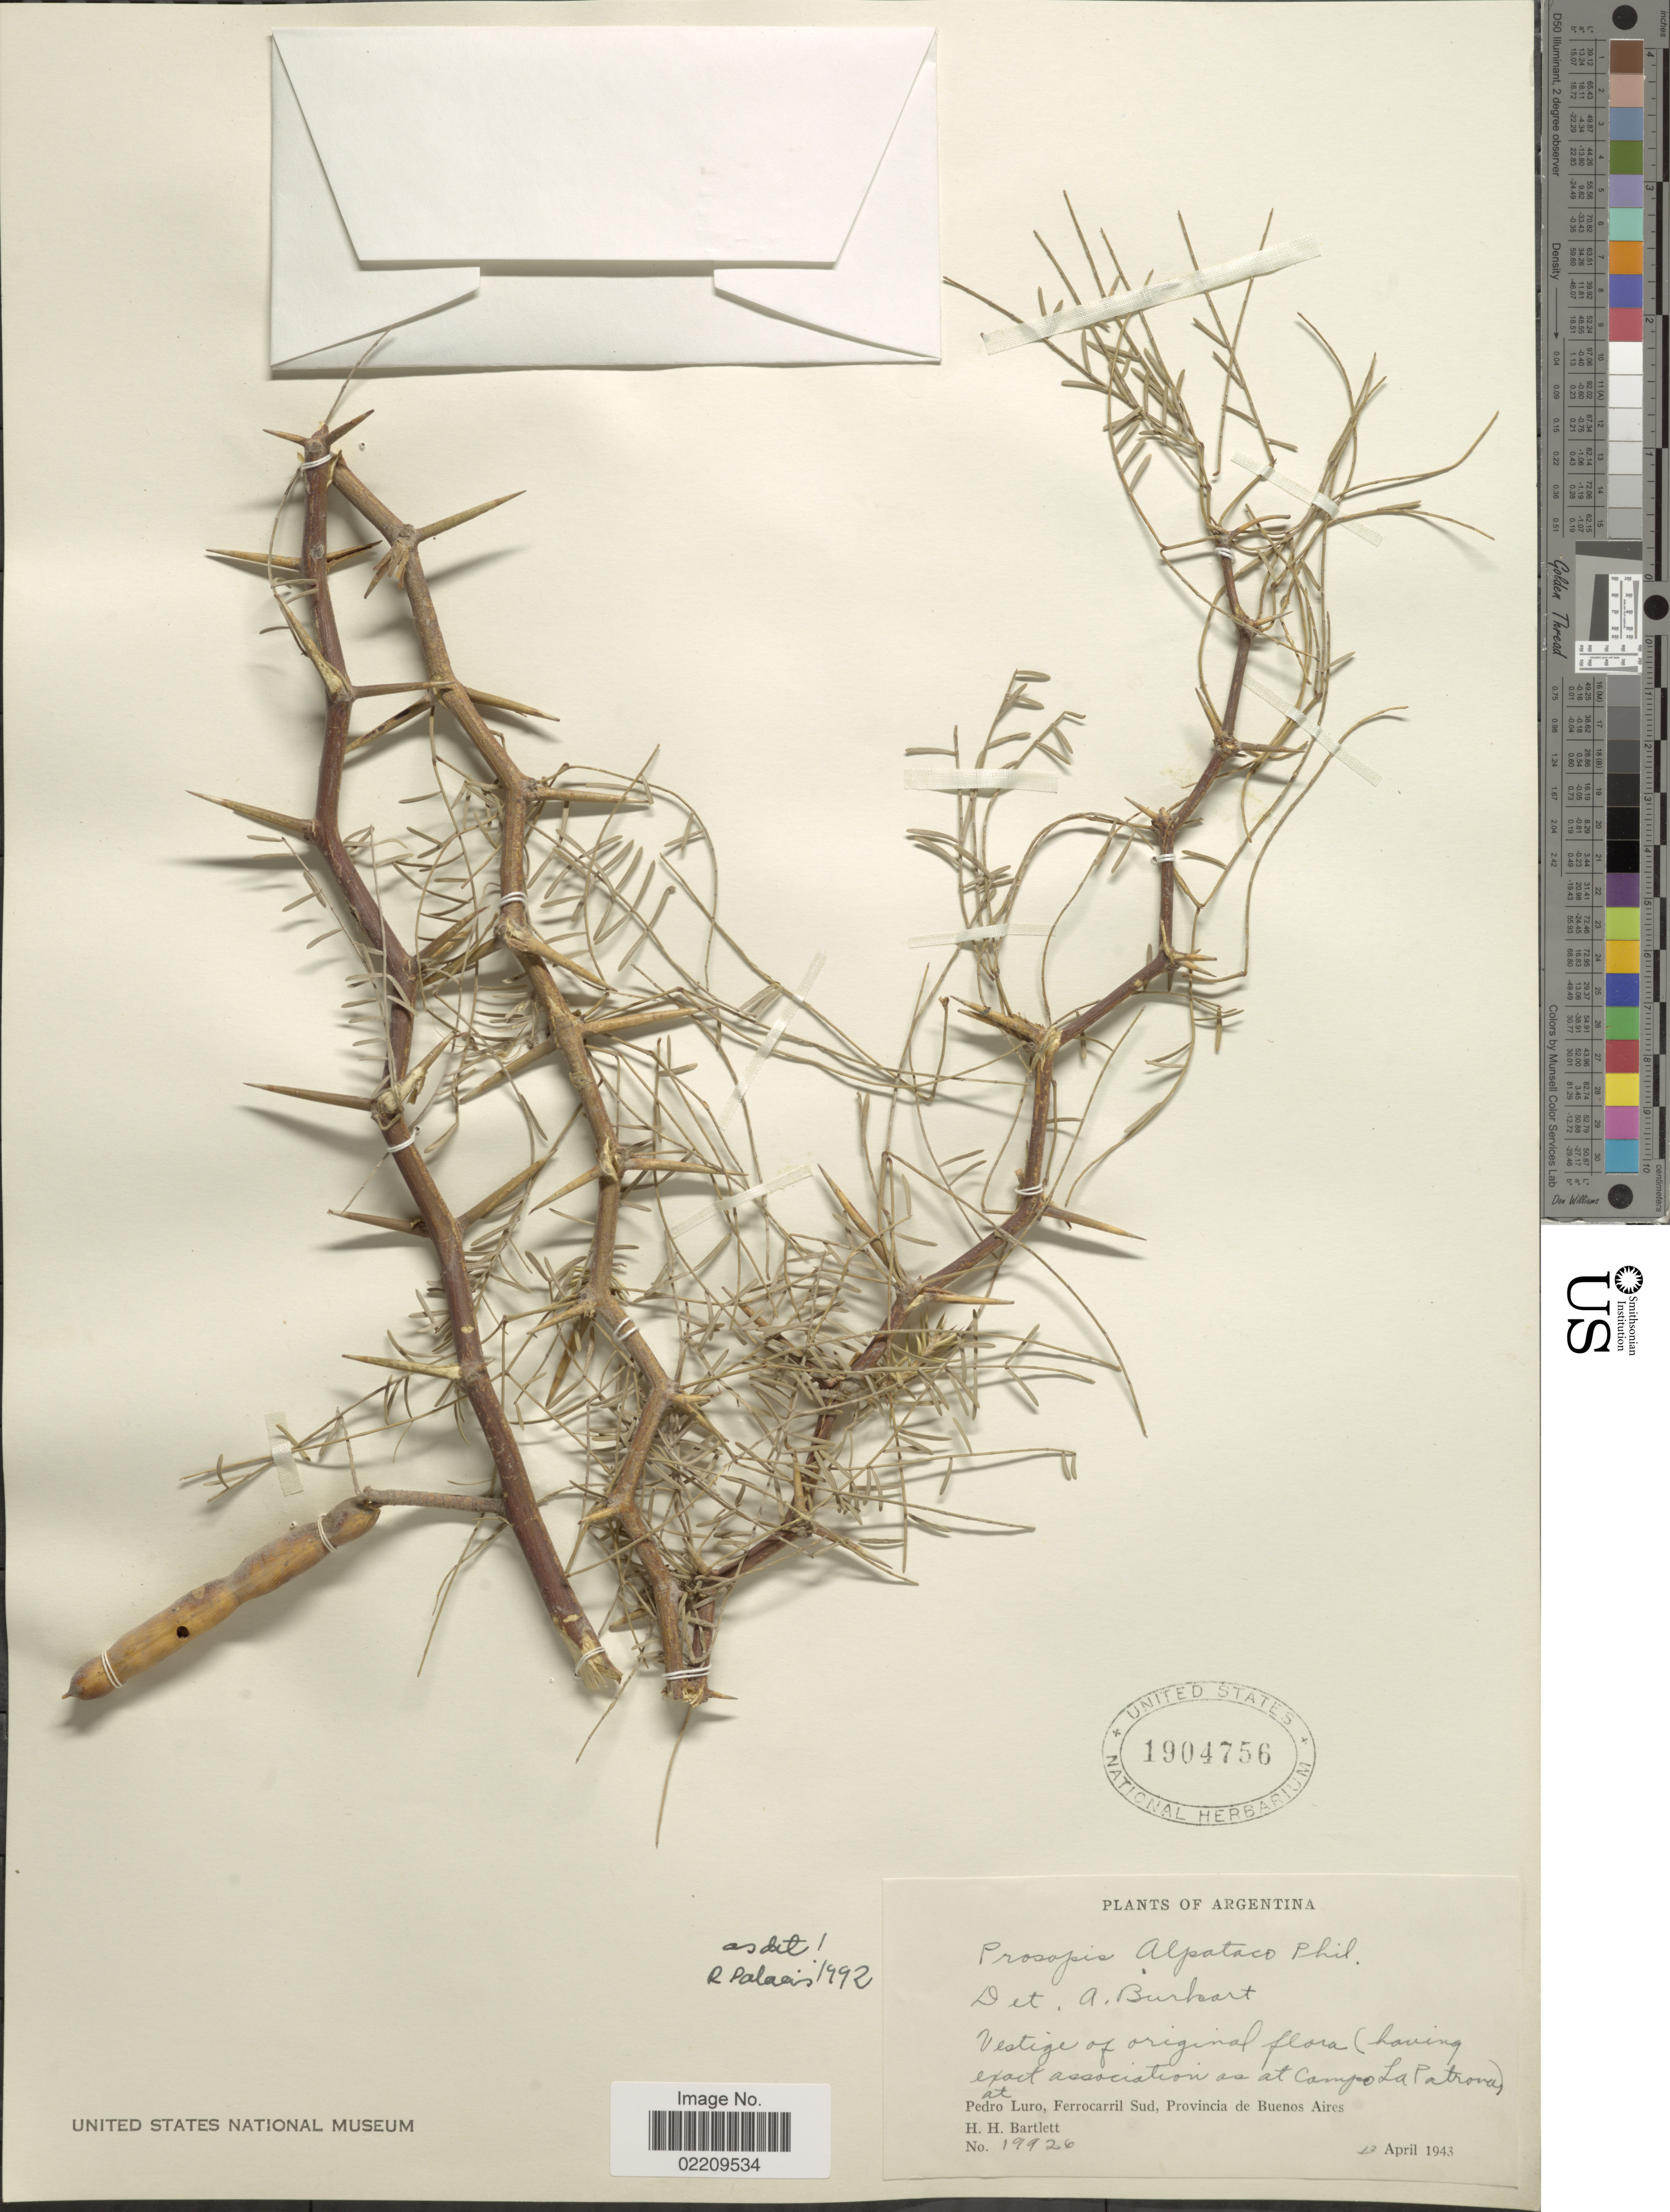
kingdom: Plantae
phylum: Tracheophyta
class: Magnoliopsida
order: Fabales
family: Fabaceae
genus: Neltuma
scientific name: Neltuma alpataco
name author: (Phil.) C. E. Hughes & G.P. Lewis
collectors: H. H. Bartlett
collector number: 19926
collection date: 1943-04-13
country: Argentina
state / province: Buenos Aires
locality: Vestige of original flora (having exact association as at Camp La Patrona) at Pedro Luro, Ferrocarril Sud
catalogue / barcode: US 1904756